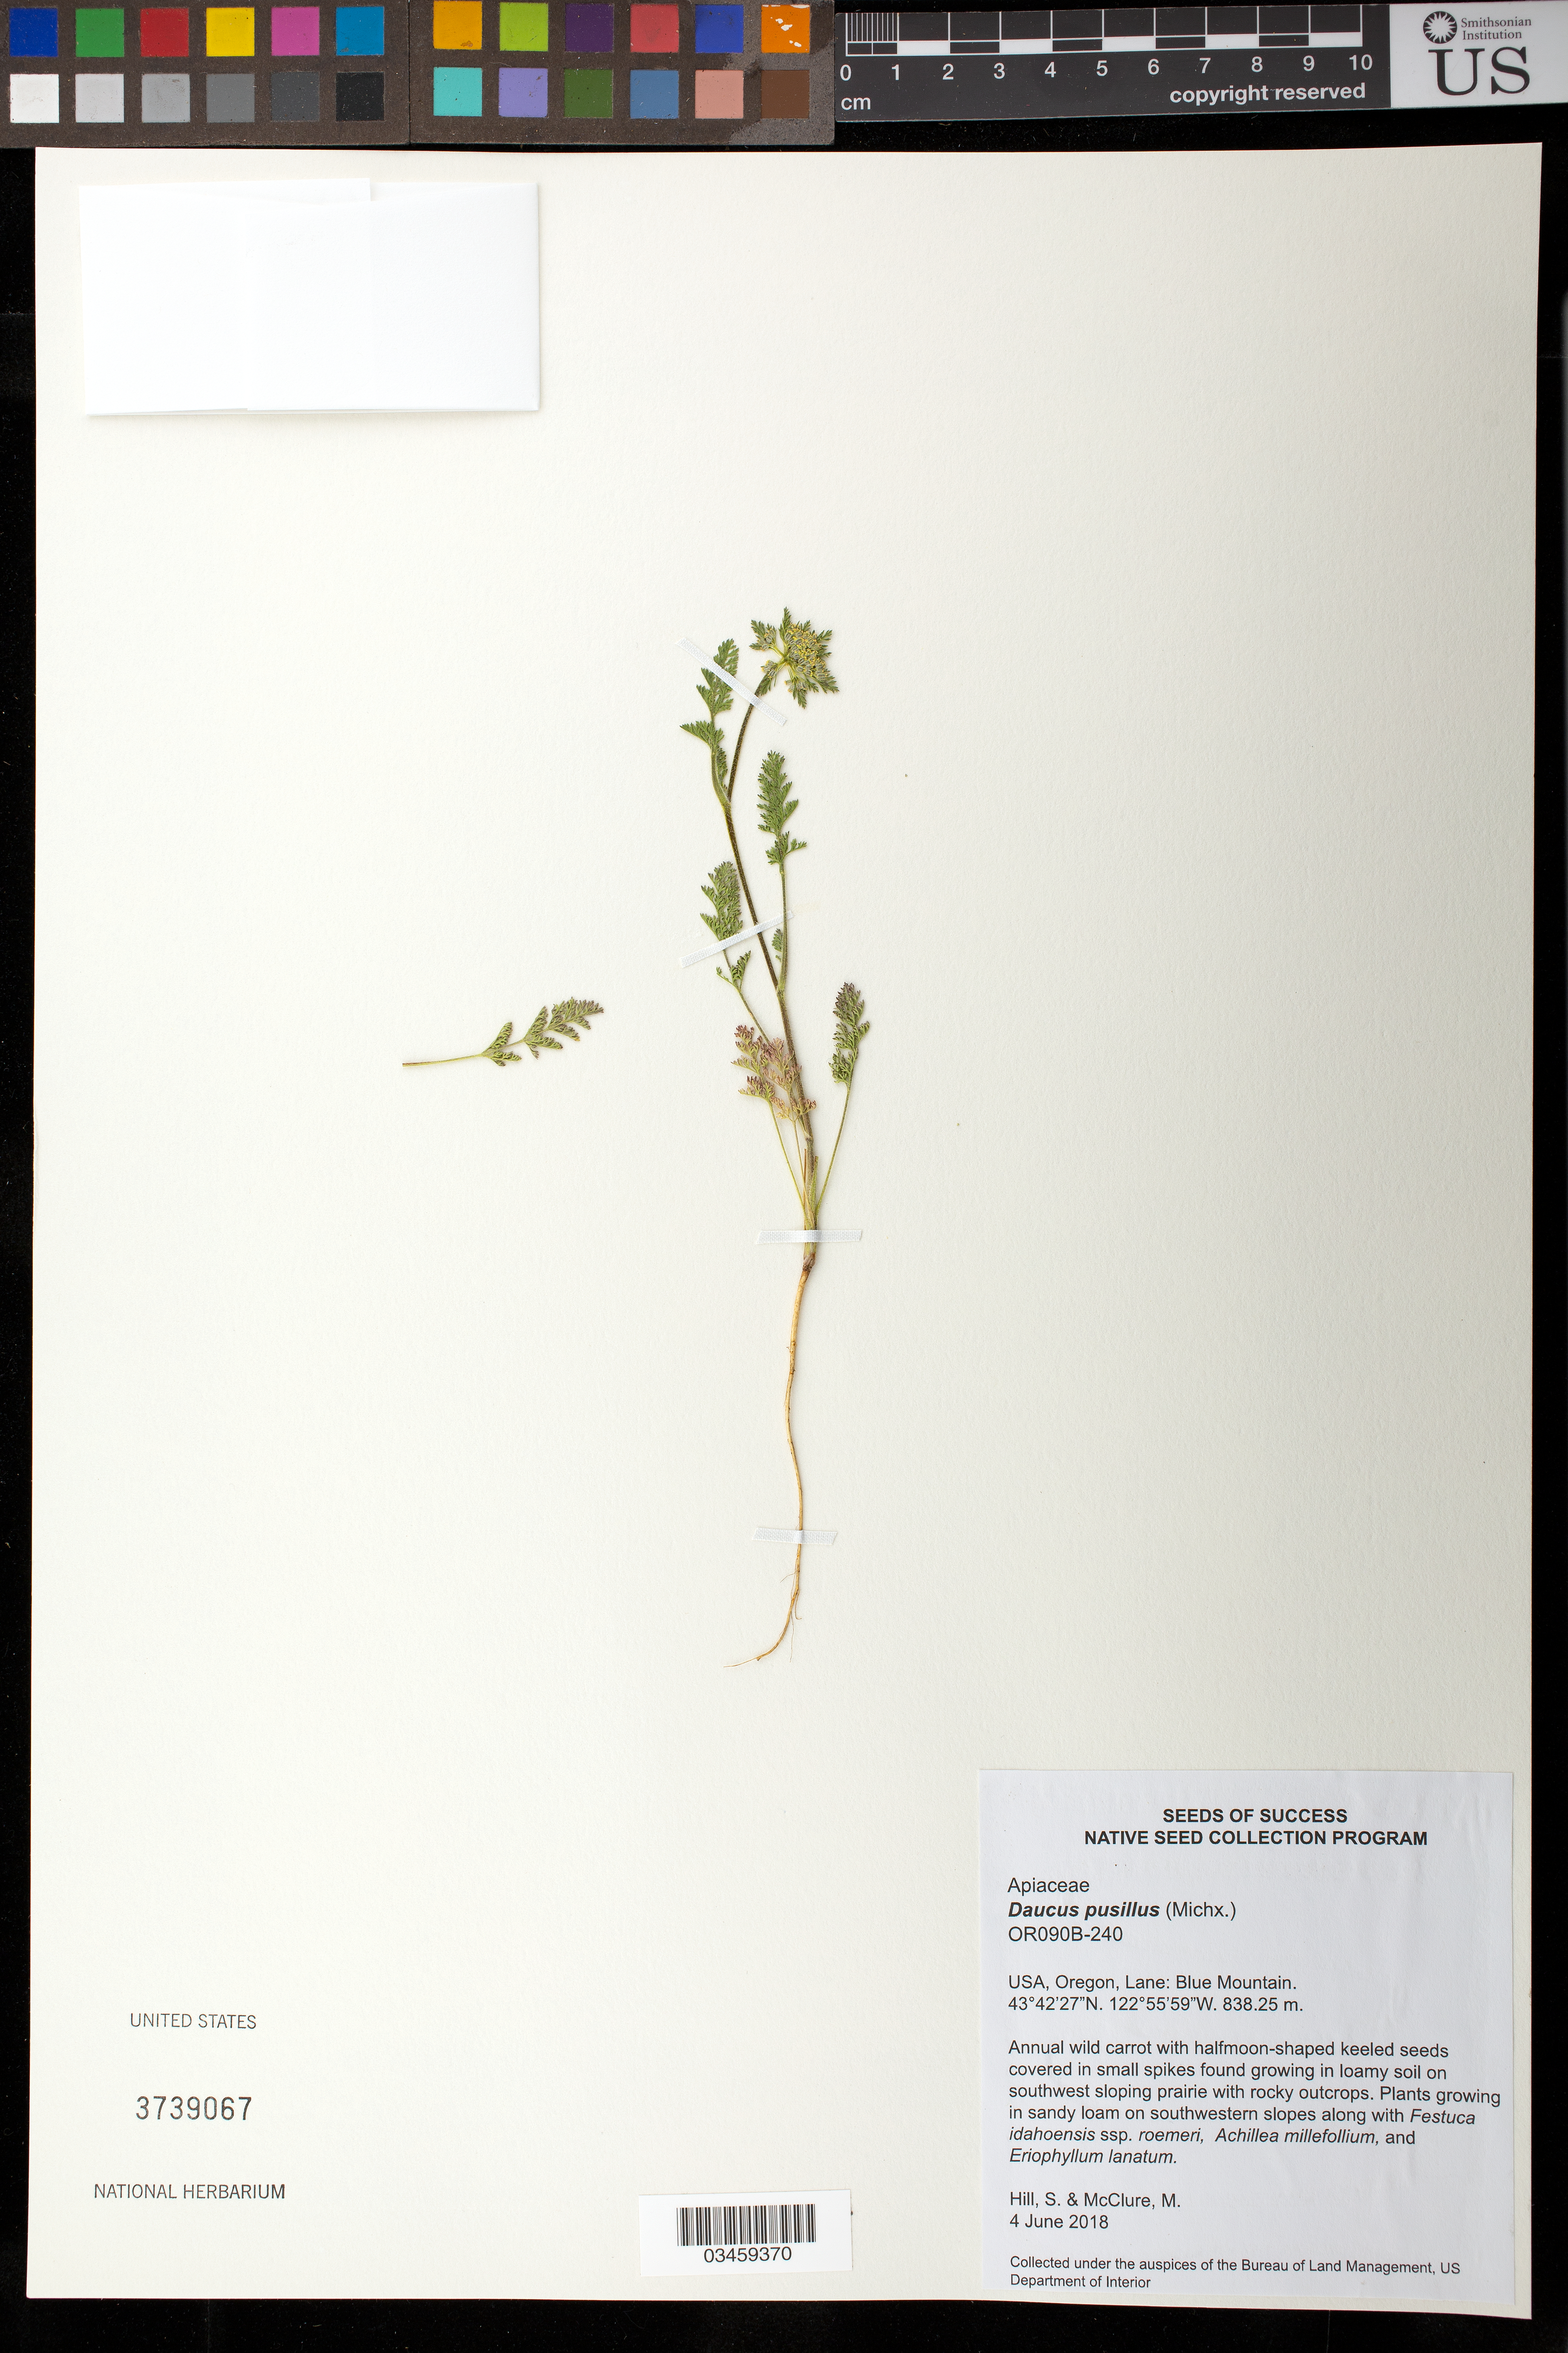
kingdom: Plantae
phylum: Tracheophyta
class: Magnoliopsida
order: Apiales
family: Apiaceae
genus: Daucus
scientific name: Daucus pusillus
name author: Michx.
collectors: S. Hill & M. McClure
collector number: OR090B-240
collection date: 2018-06-04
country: United States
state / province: Oregon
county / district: Lane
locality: Blue Mountain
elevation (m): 838.25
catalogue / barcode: US 3739067